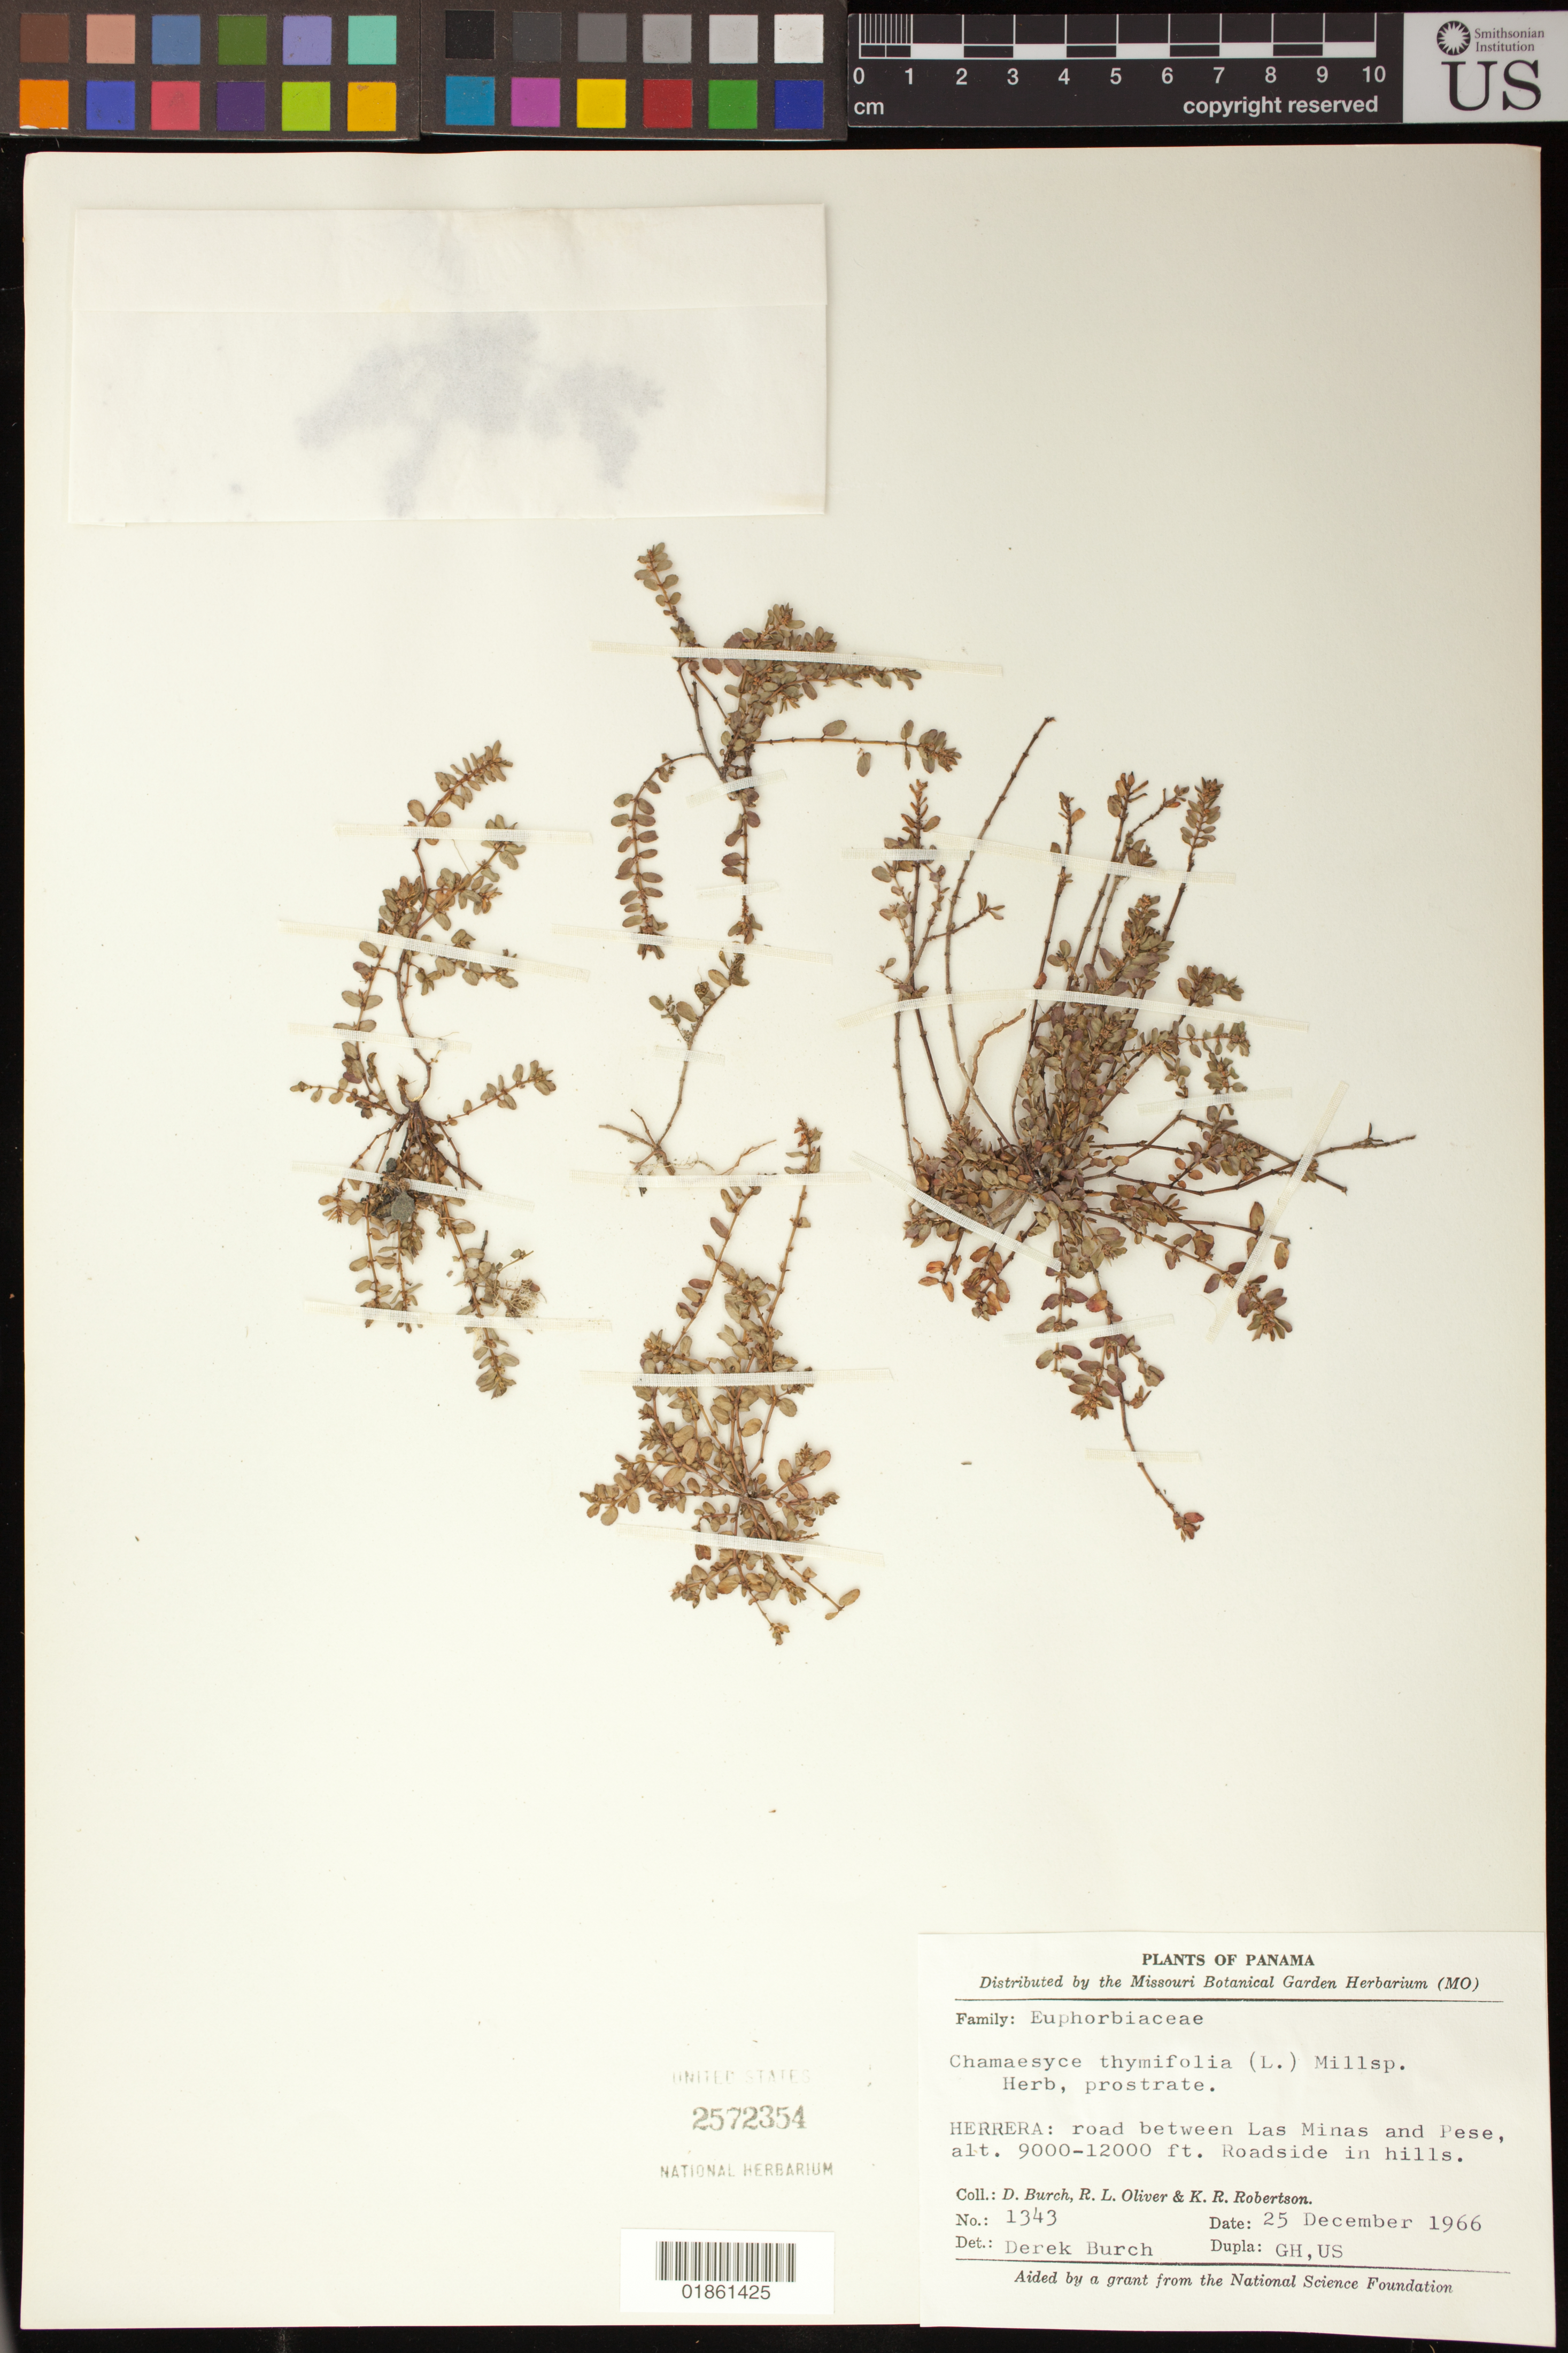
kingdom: Plantae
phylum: Tracheophyta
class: Magnoliopsida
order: Malpighiales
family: Euphorbiaceae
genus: Euphorbia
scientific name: Euphorbia thymifolia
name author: L.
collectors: D. Burch, R. Oliver & K. R. Robertson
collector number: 1343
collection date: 1966-12-25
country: Panama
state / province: Herrera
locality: Road between Las Minas and Pese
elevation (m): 2743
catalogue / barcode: US 2572354